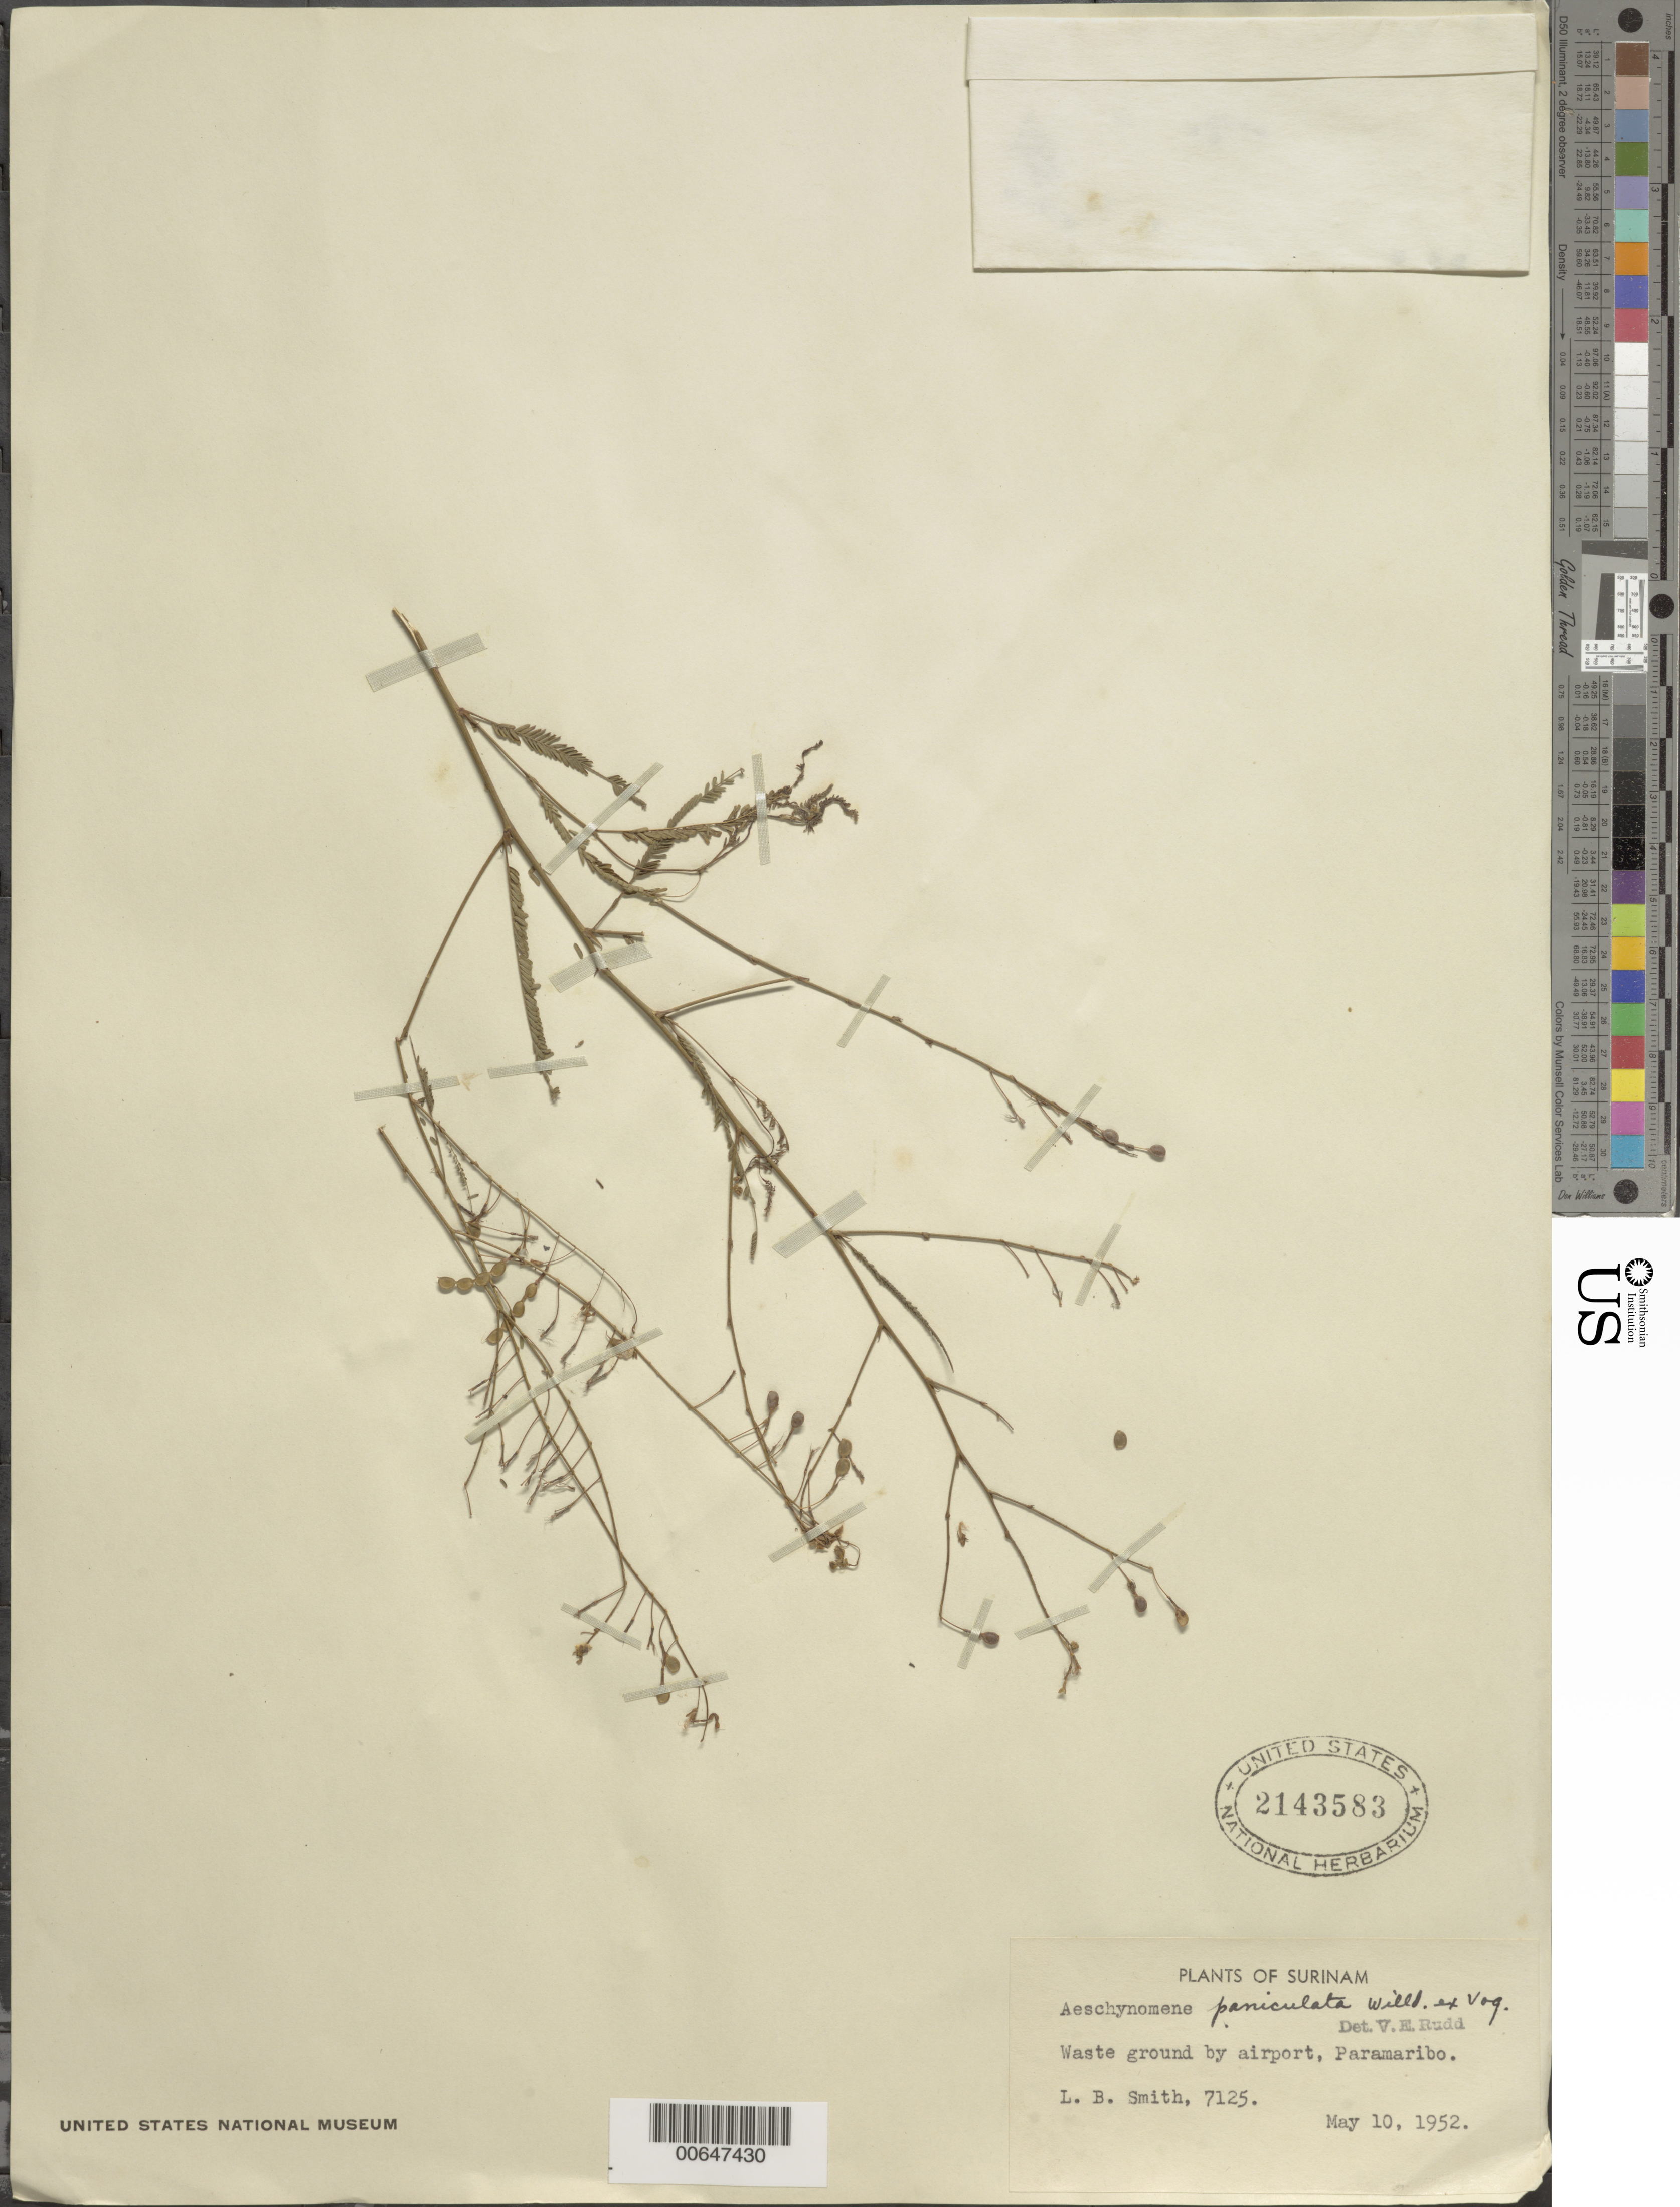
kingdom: Plantae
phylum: Tracheophyta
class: Magnoliopsida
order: Fabales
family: Fabaceae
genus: Aeschynomene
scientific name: Aeschynomene paniculata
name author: Vogel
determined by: Rudd, V. E.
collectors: L. Smith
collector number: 7125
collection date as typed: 10-May-52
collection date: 1952-05-10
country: Suriname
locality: Paramaribo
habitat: Waste ground by airport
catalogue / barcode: US 2143583